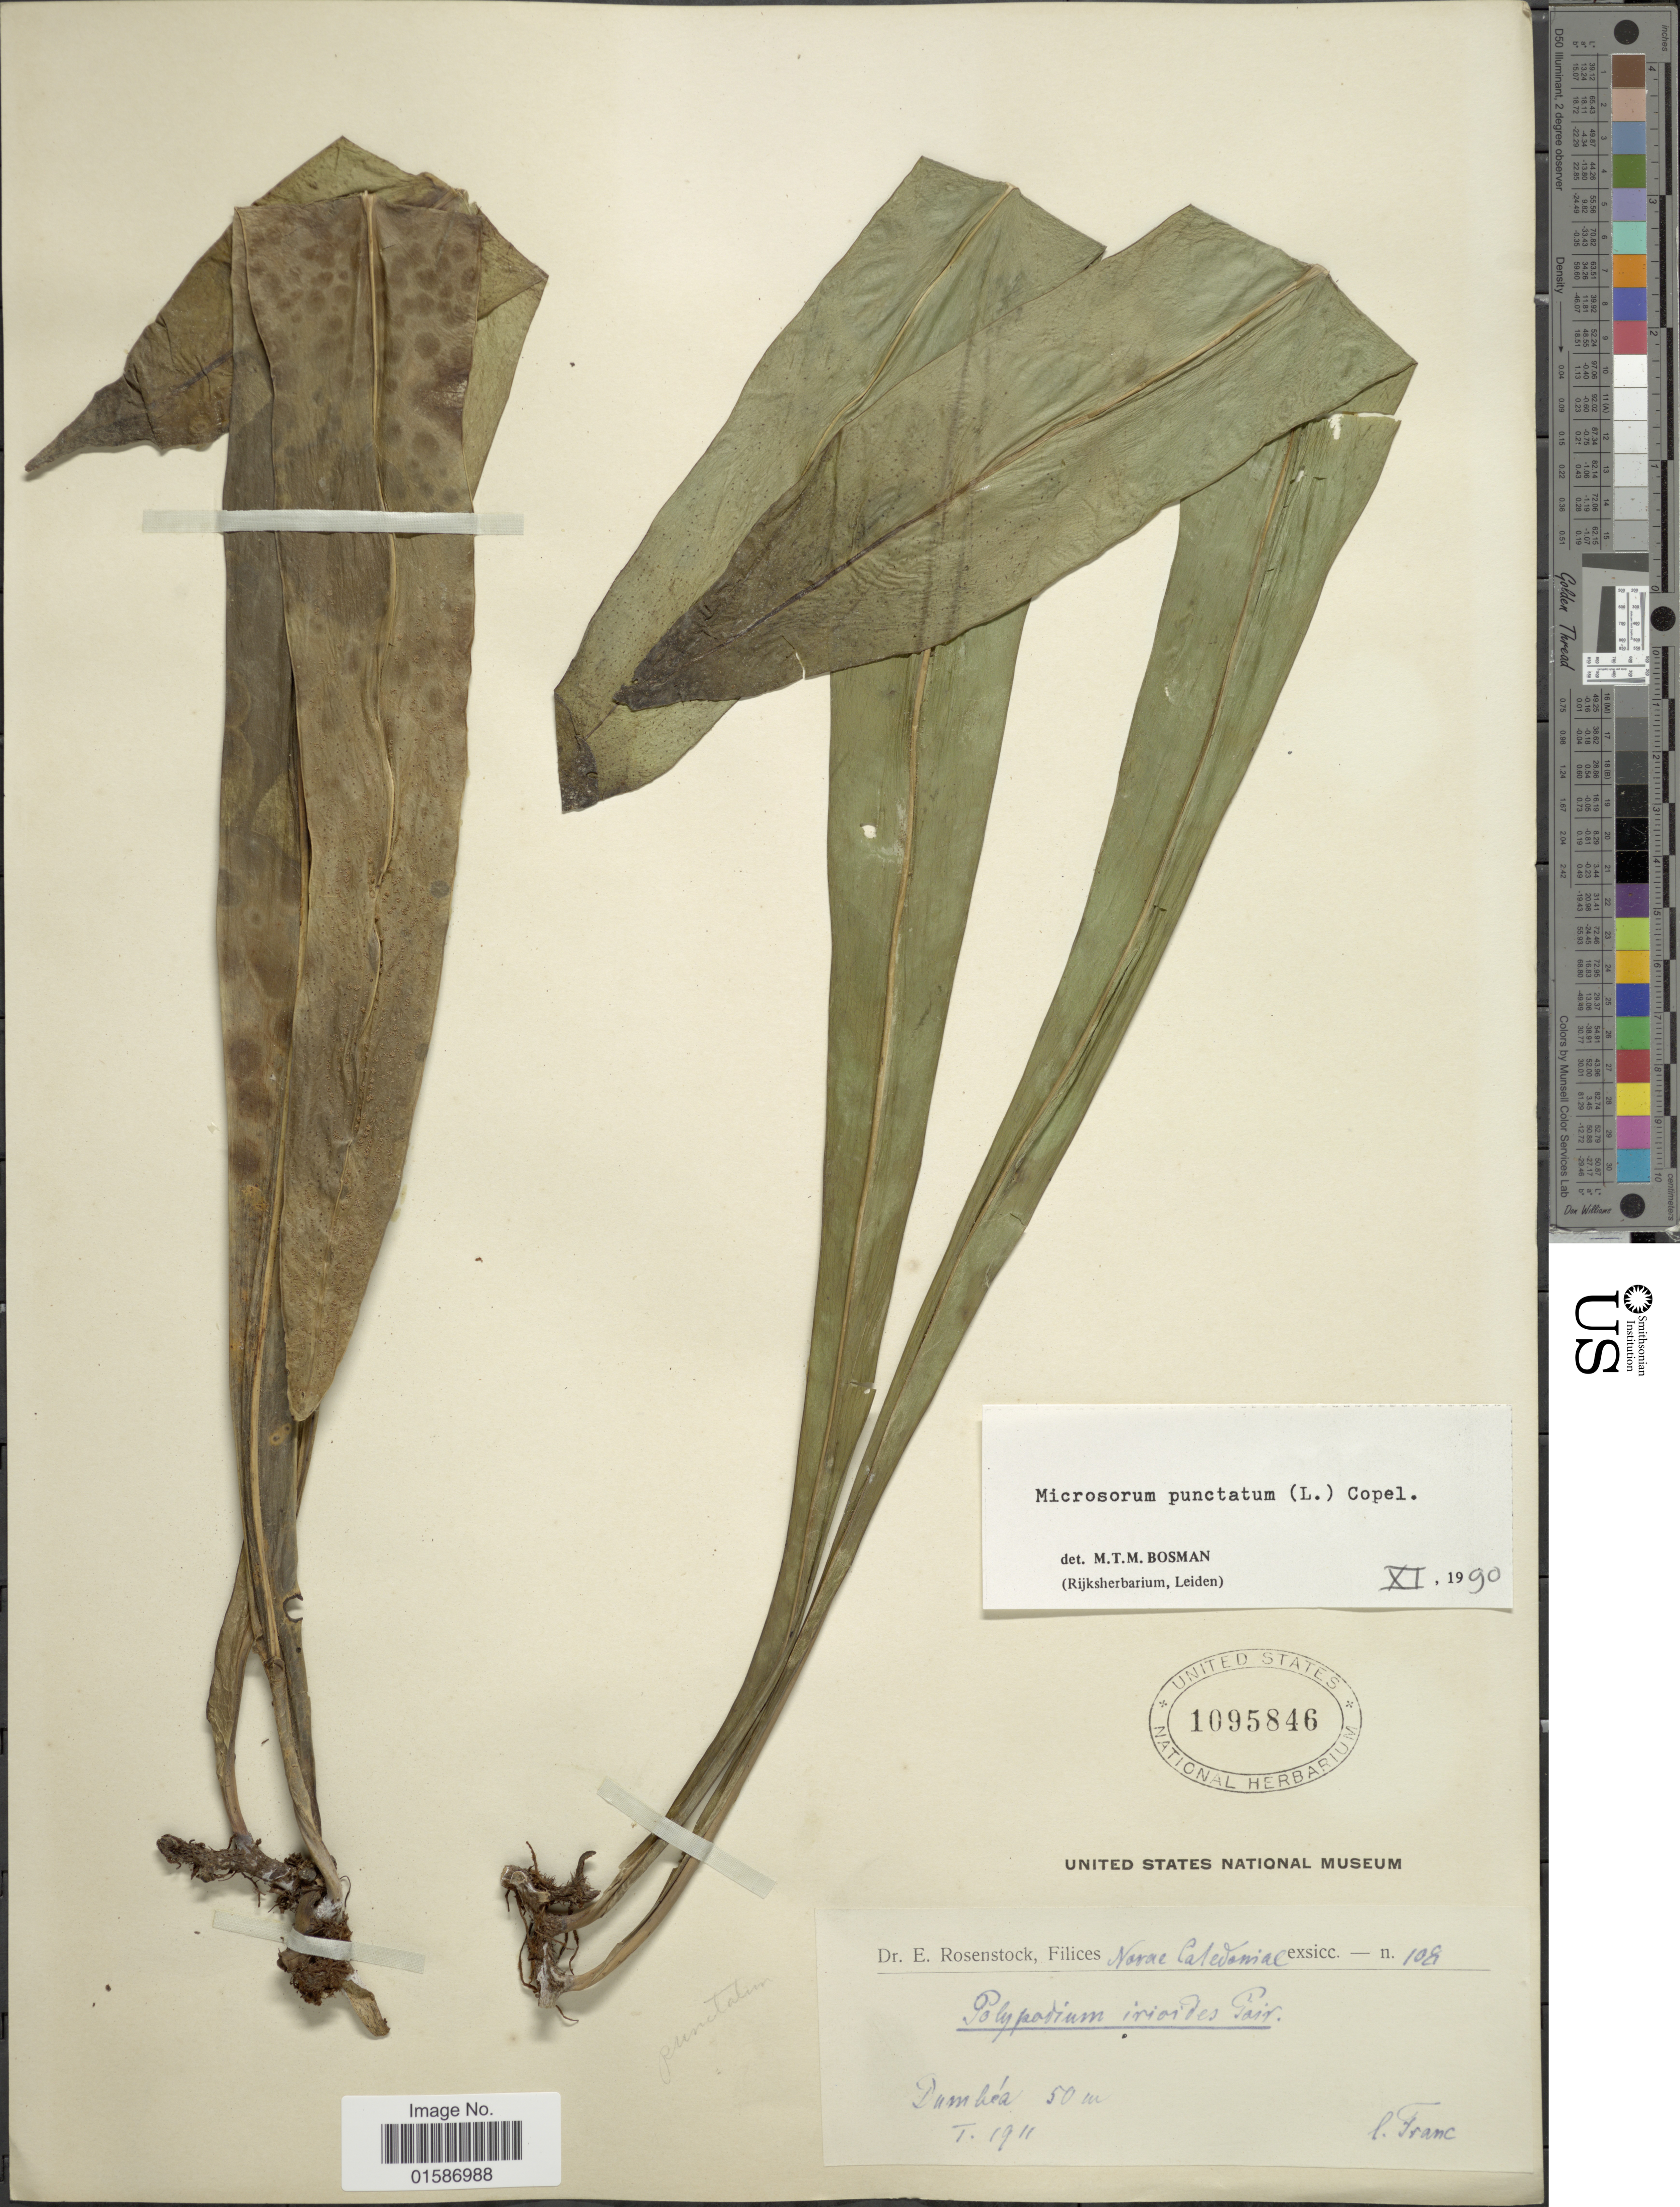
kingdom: Plantae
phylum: Tracheophyta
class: Polypodiopsida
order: Polypodiales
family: Polypodiaceae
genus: Microsorum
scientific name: Microsorum punctatum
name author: (L.) Copel.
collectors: Franc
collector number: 108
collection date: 1911-01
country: New Caledonia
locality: Dumbéa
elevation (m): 50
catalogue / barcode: US 1095846